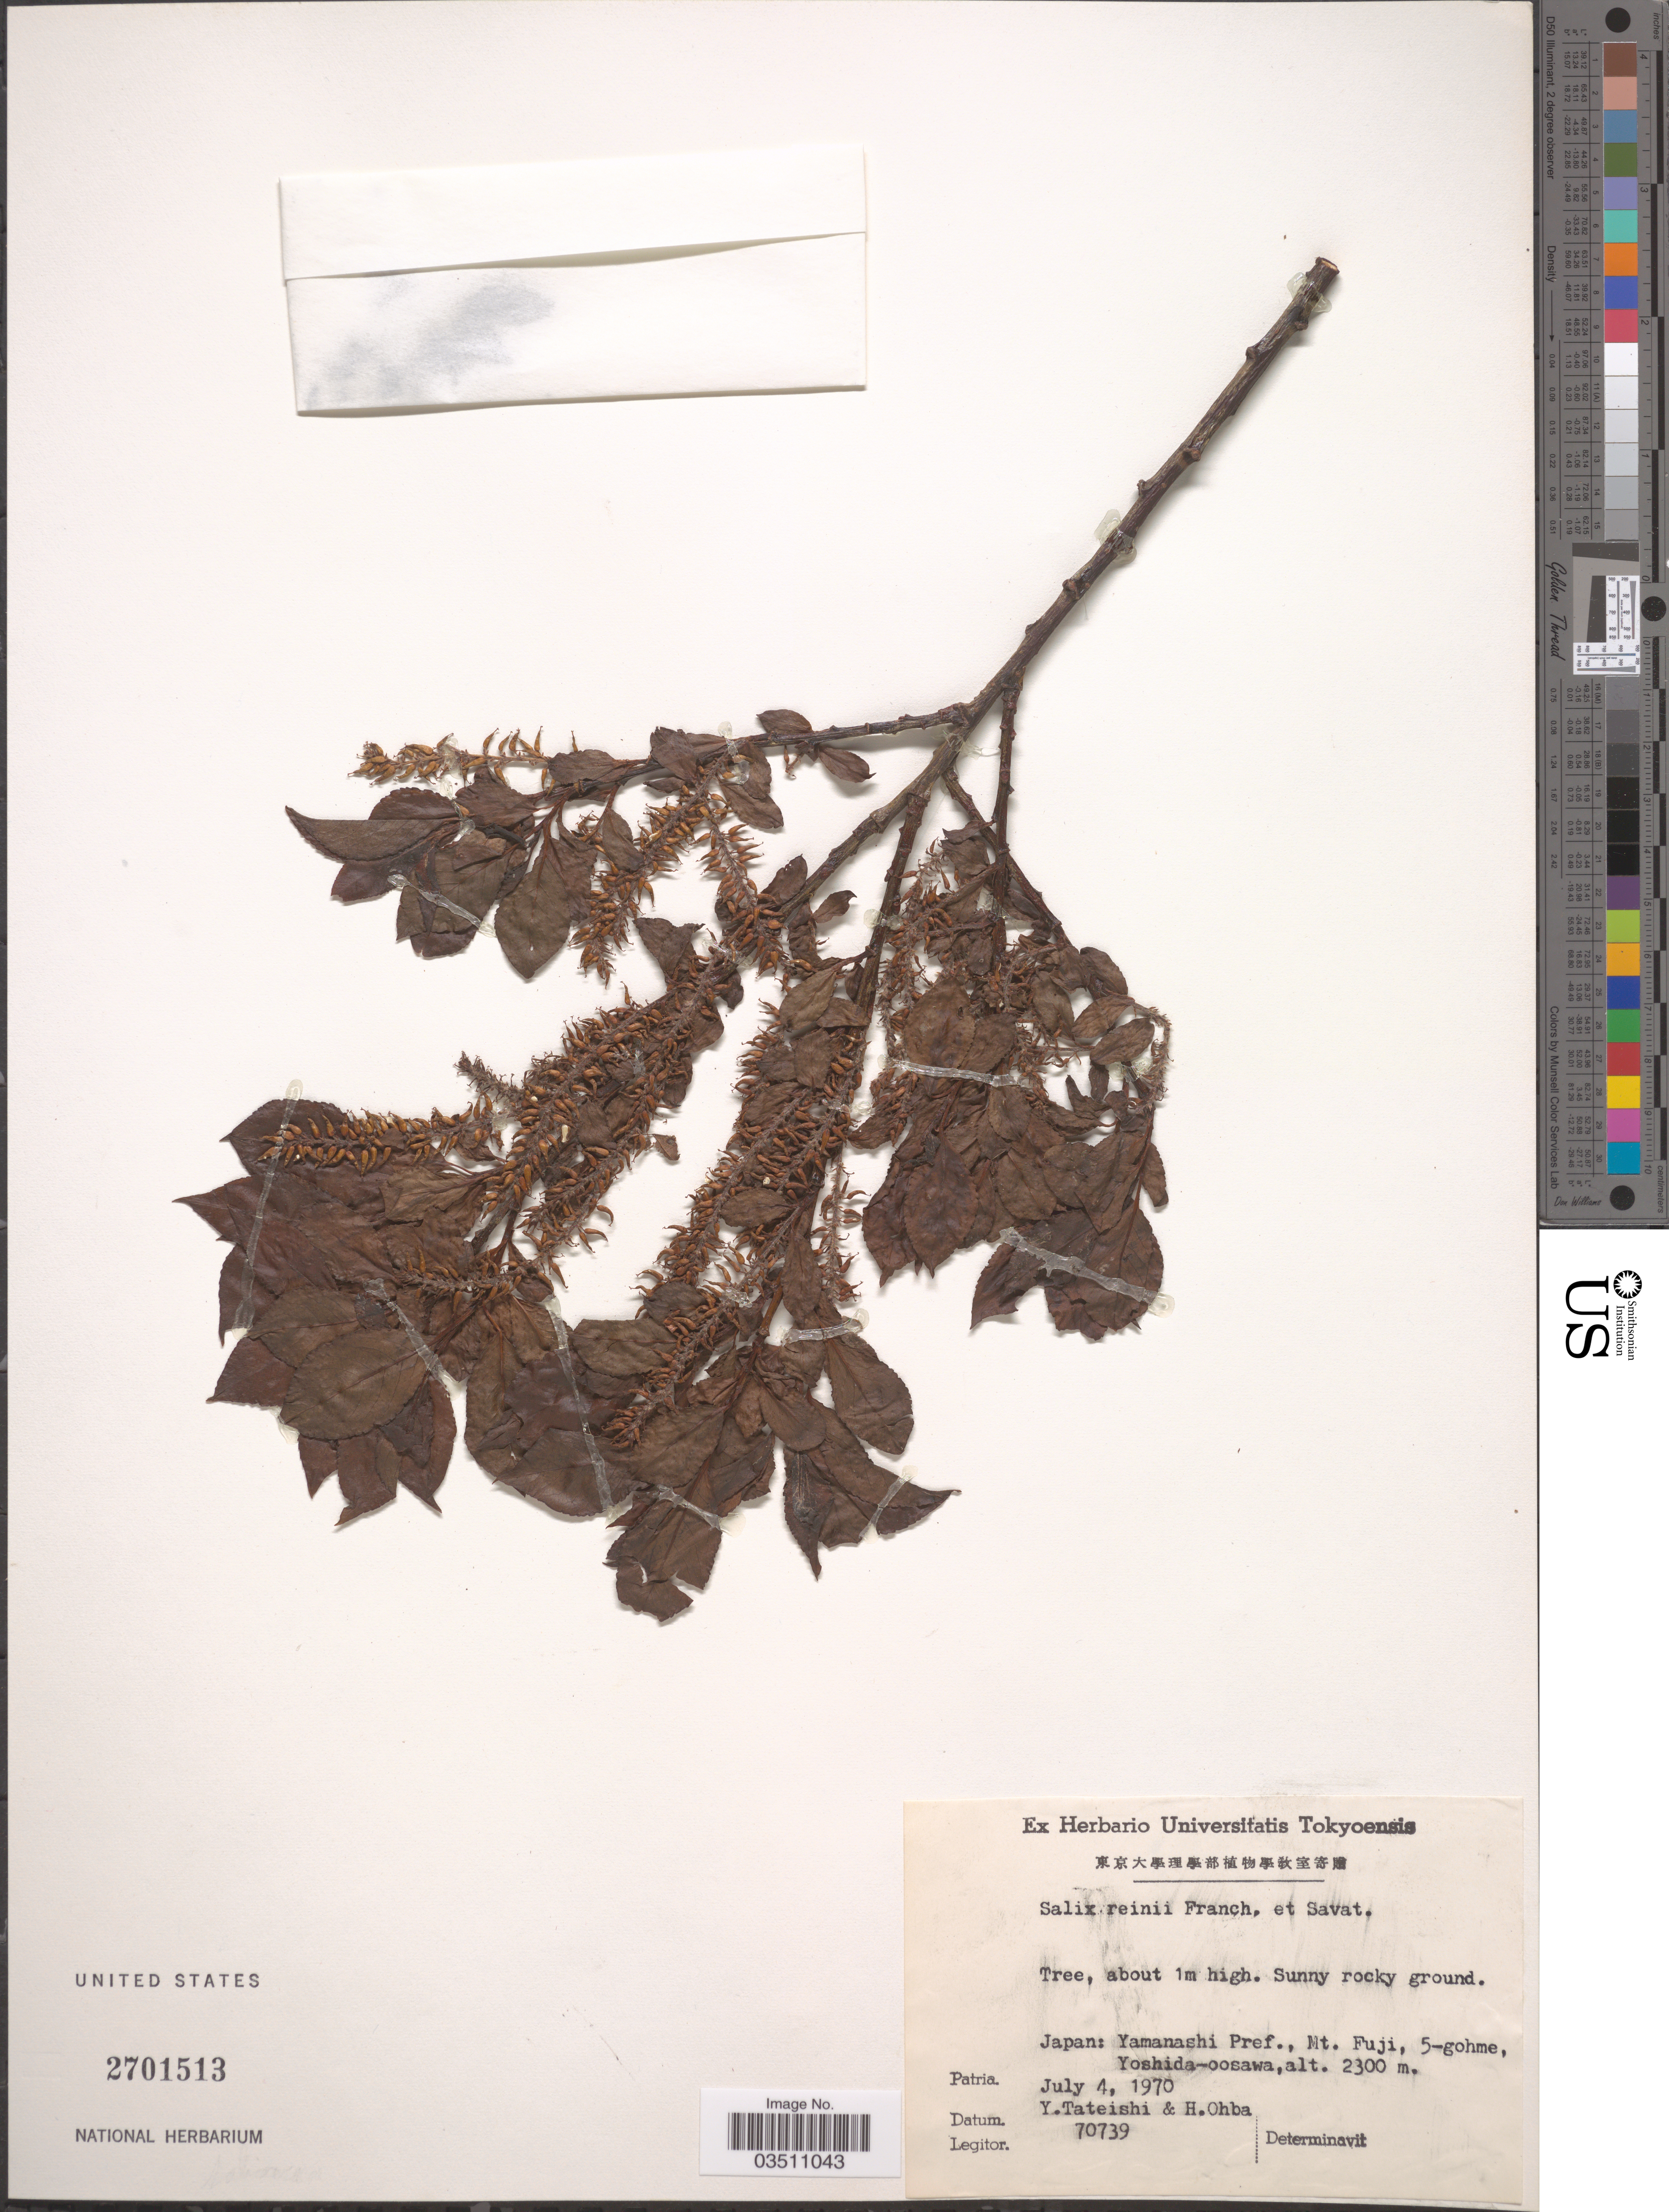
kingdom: Plantae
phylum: Tracheophyta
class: Magnoliopsida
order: Malpighiales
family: Salicaceae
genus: Salix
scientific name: Salix reinii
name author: Franch. & Sav. ex Seemen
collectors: Y. Tateishi & H. Ohba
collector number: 70739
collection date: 1970-07-04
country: Japan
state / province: Yamanasi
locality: Yamanashi Pref., Mt. Fuji, 5-gohme Yoshida-oosawa.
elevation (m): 2300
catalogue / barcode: US 2701513